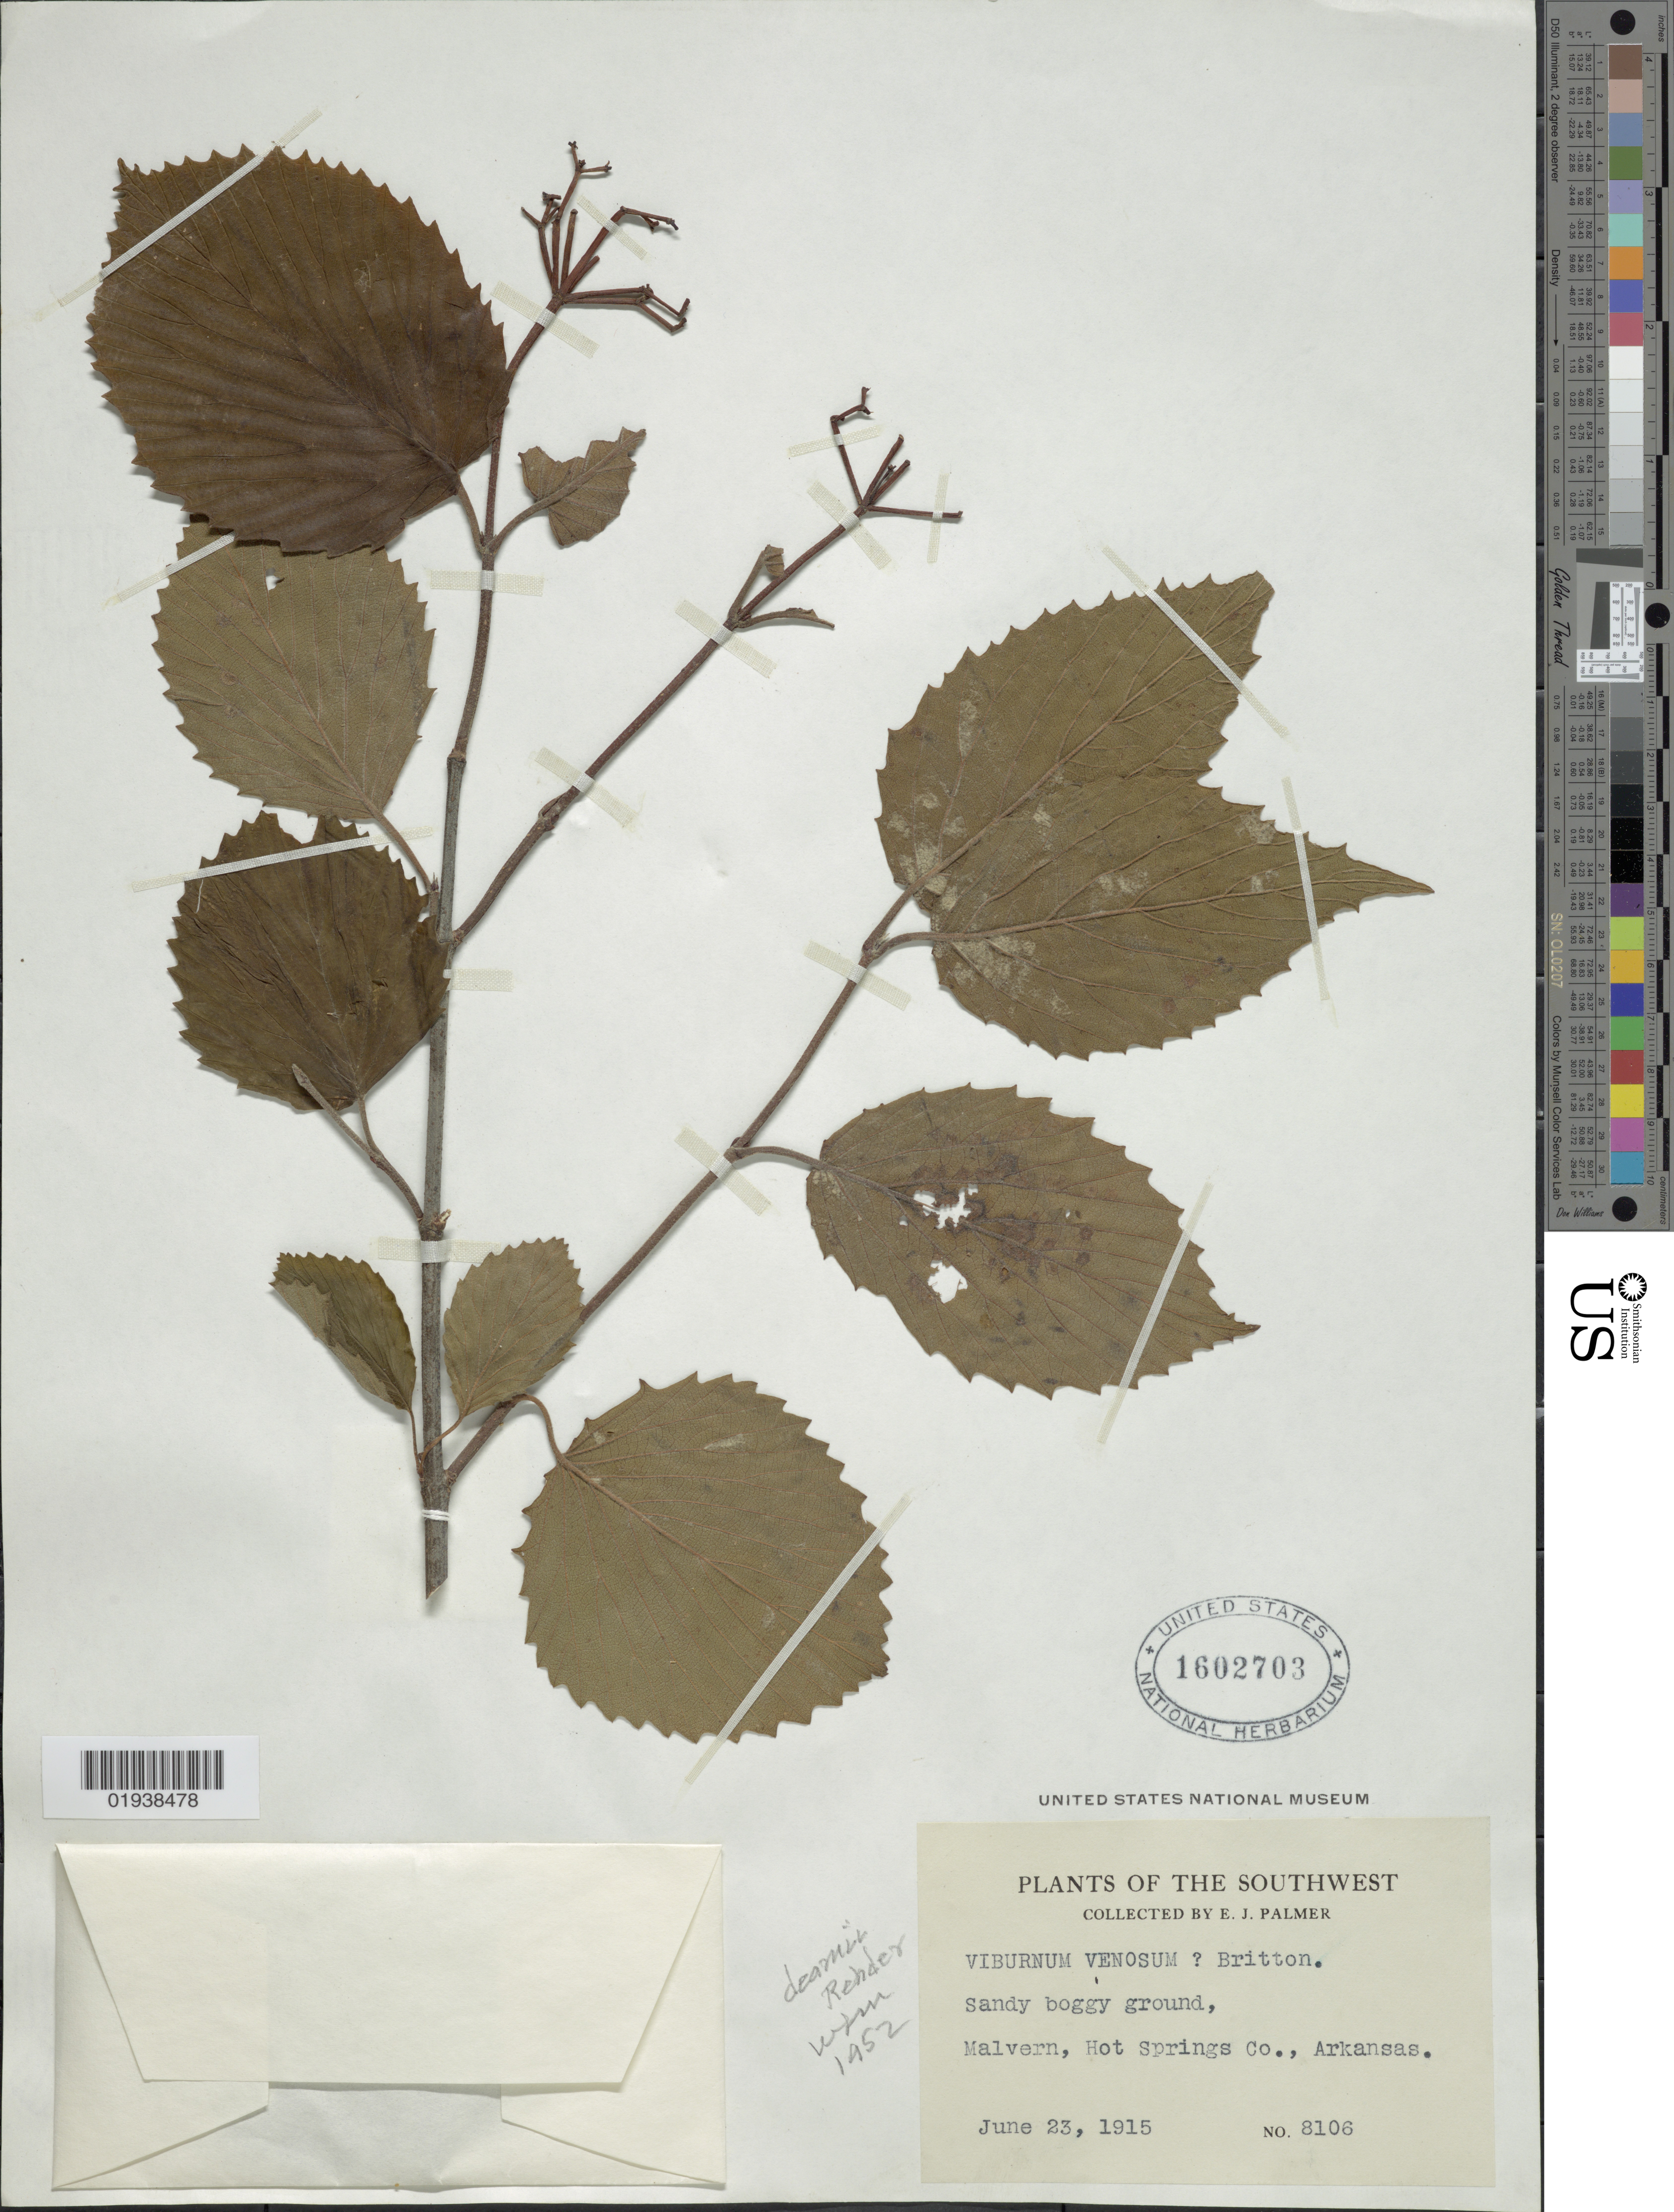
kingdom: Plantae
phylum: Tracheophyta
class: Magnoliopsida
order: Dipsacales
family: Viburnaceae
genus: Viburnum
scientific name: Viburnum deamii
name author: Bush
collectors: E. J. Palmer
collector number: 8106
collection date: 1915-06-23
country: United States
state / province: Arkansas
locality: Southwest. Malvern, Hot Springs Co.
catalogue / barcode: US 1602703